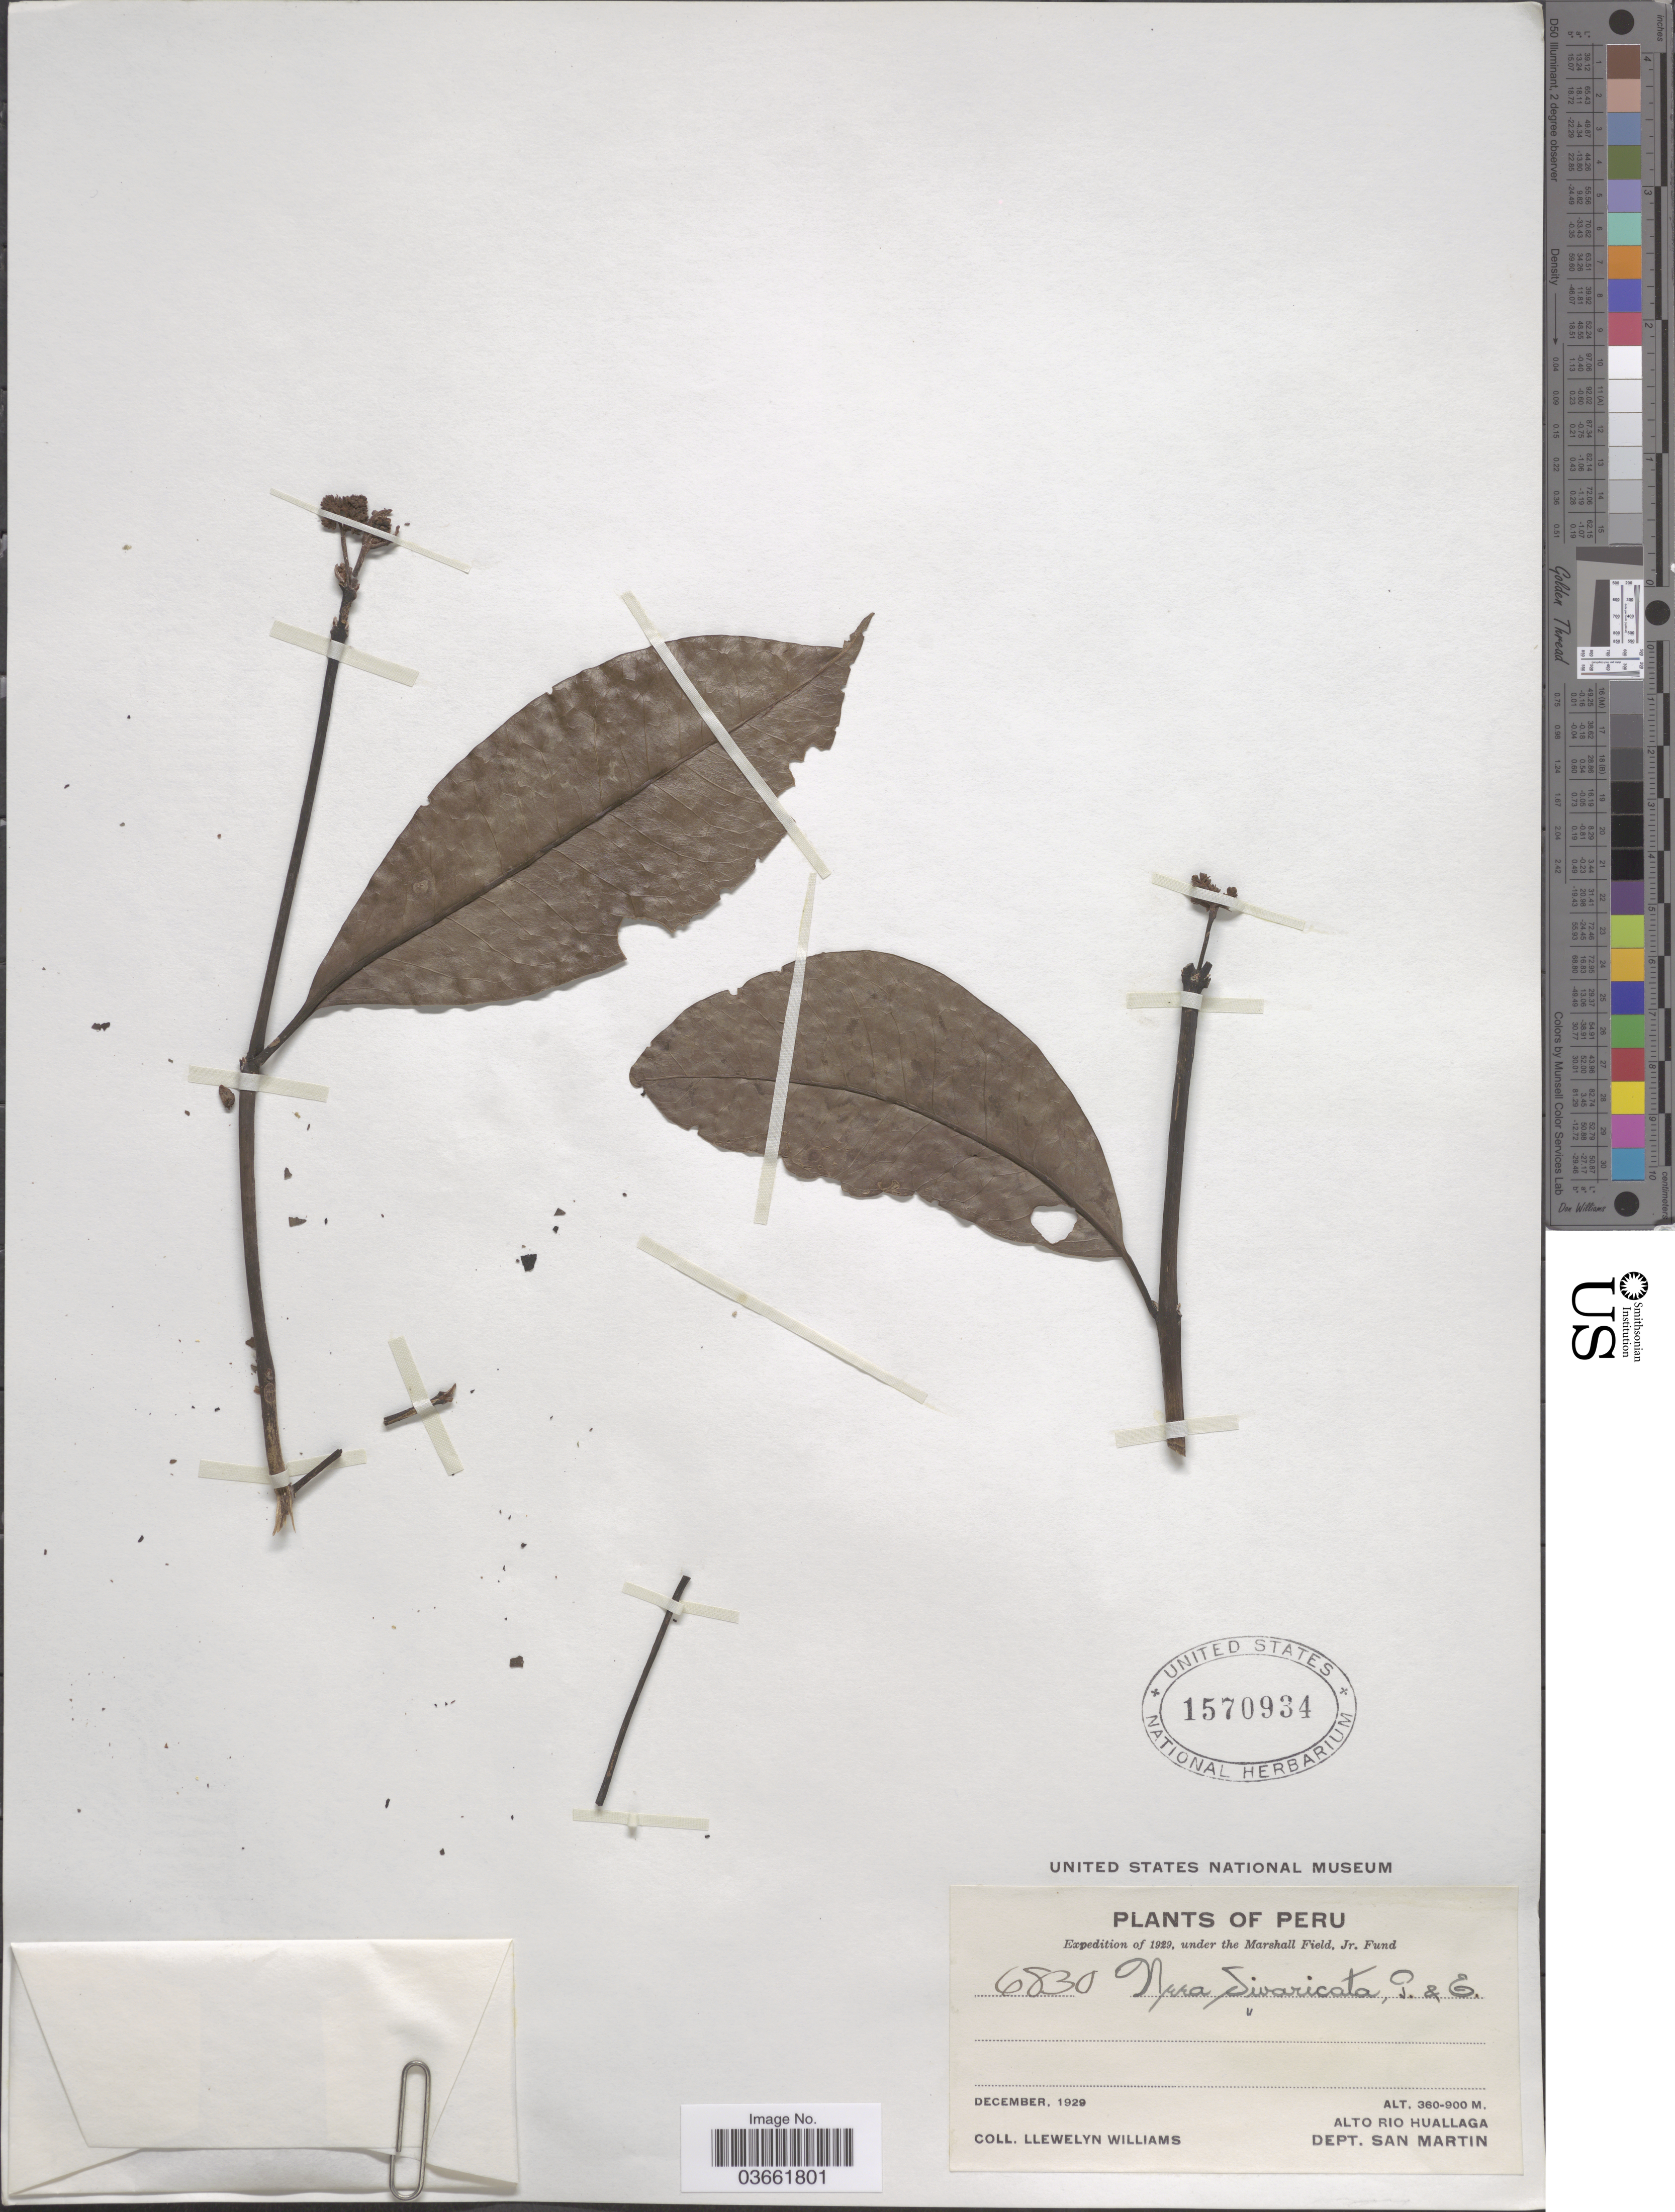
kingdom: Plantae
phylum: Tracheophyta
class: Magnoliopsida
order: Caryophyllales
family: Nyctaginaceae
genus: Neea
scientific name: Neea oppositifolia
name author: Ruiz & Pav.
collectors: Ll. Williams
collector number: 6830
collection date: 1929-12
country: Peru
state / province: San Martín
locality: Alto Rio Huallaga. Dept. San Martin.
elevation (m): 360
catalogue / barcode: US 1570934